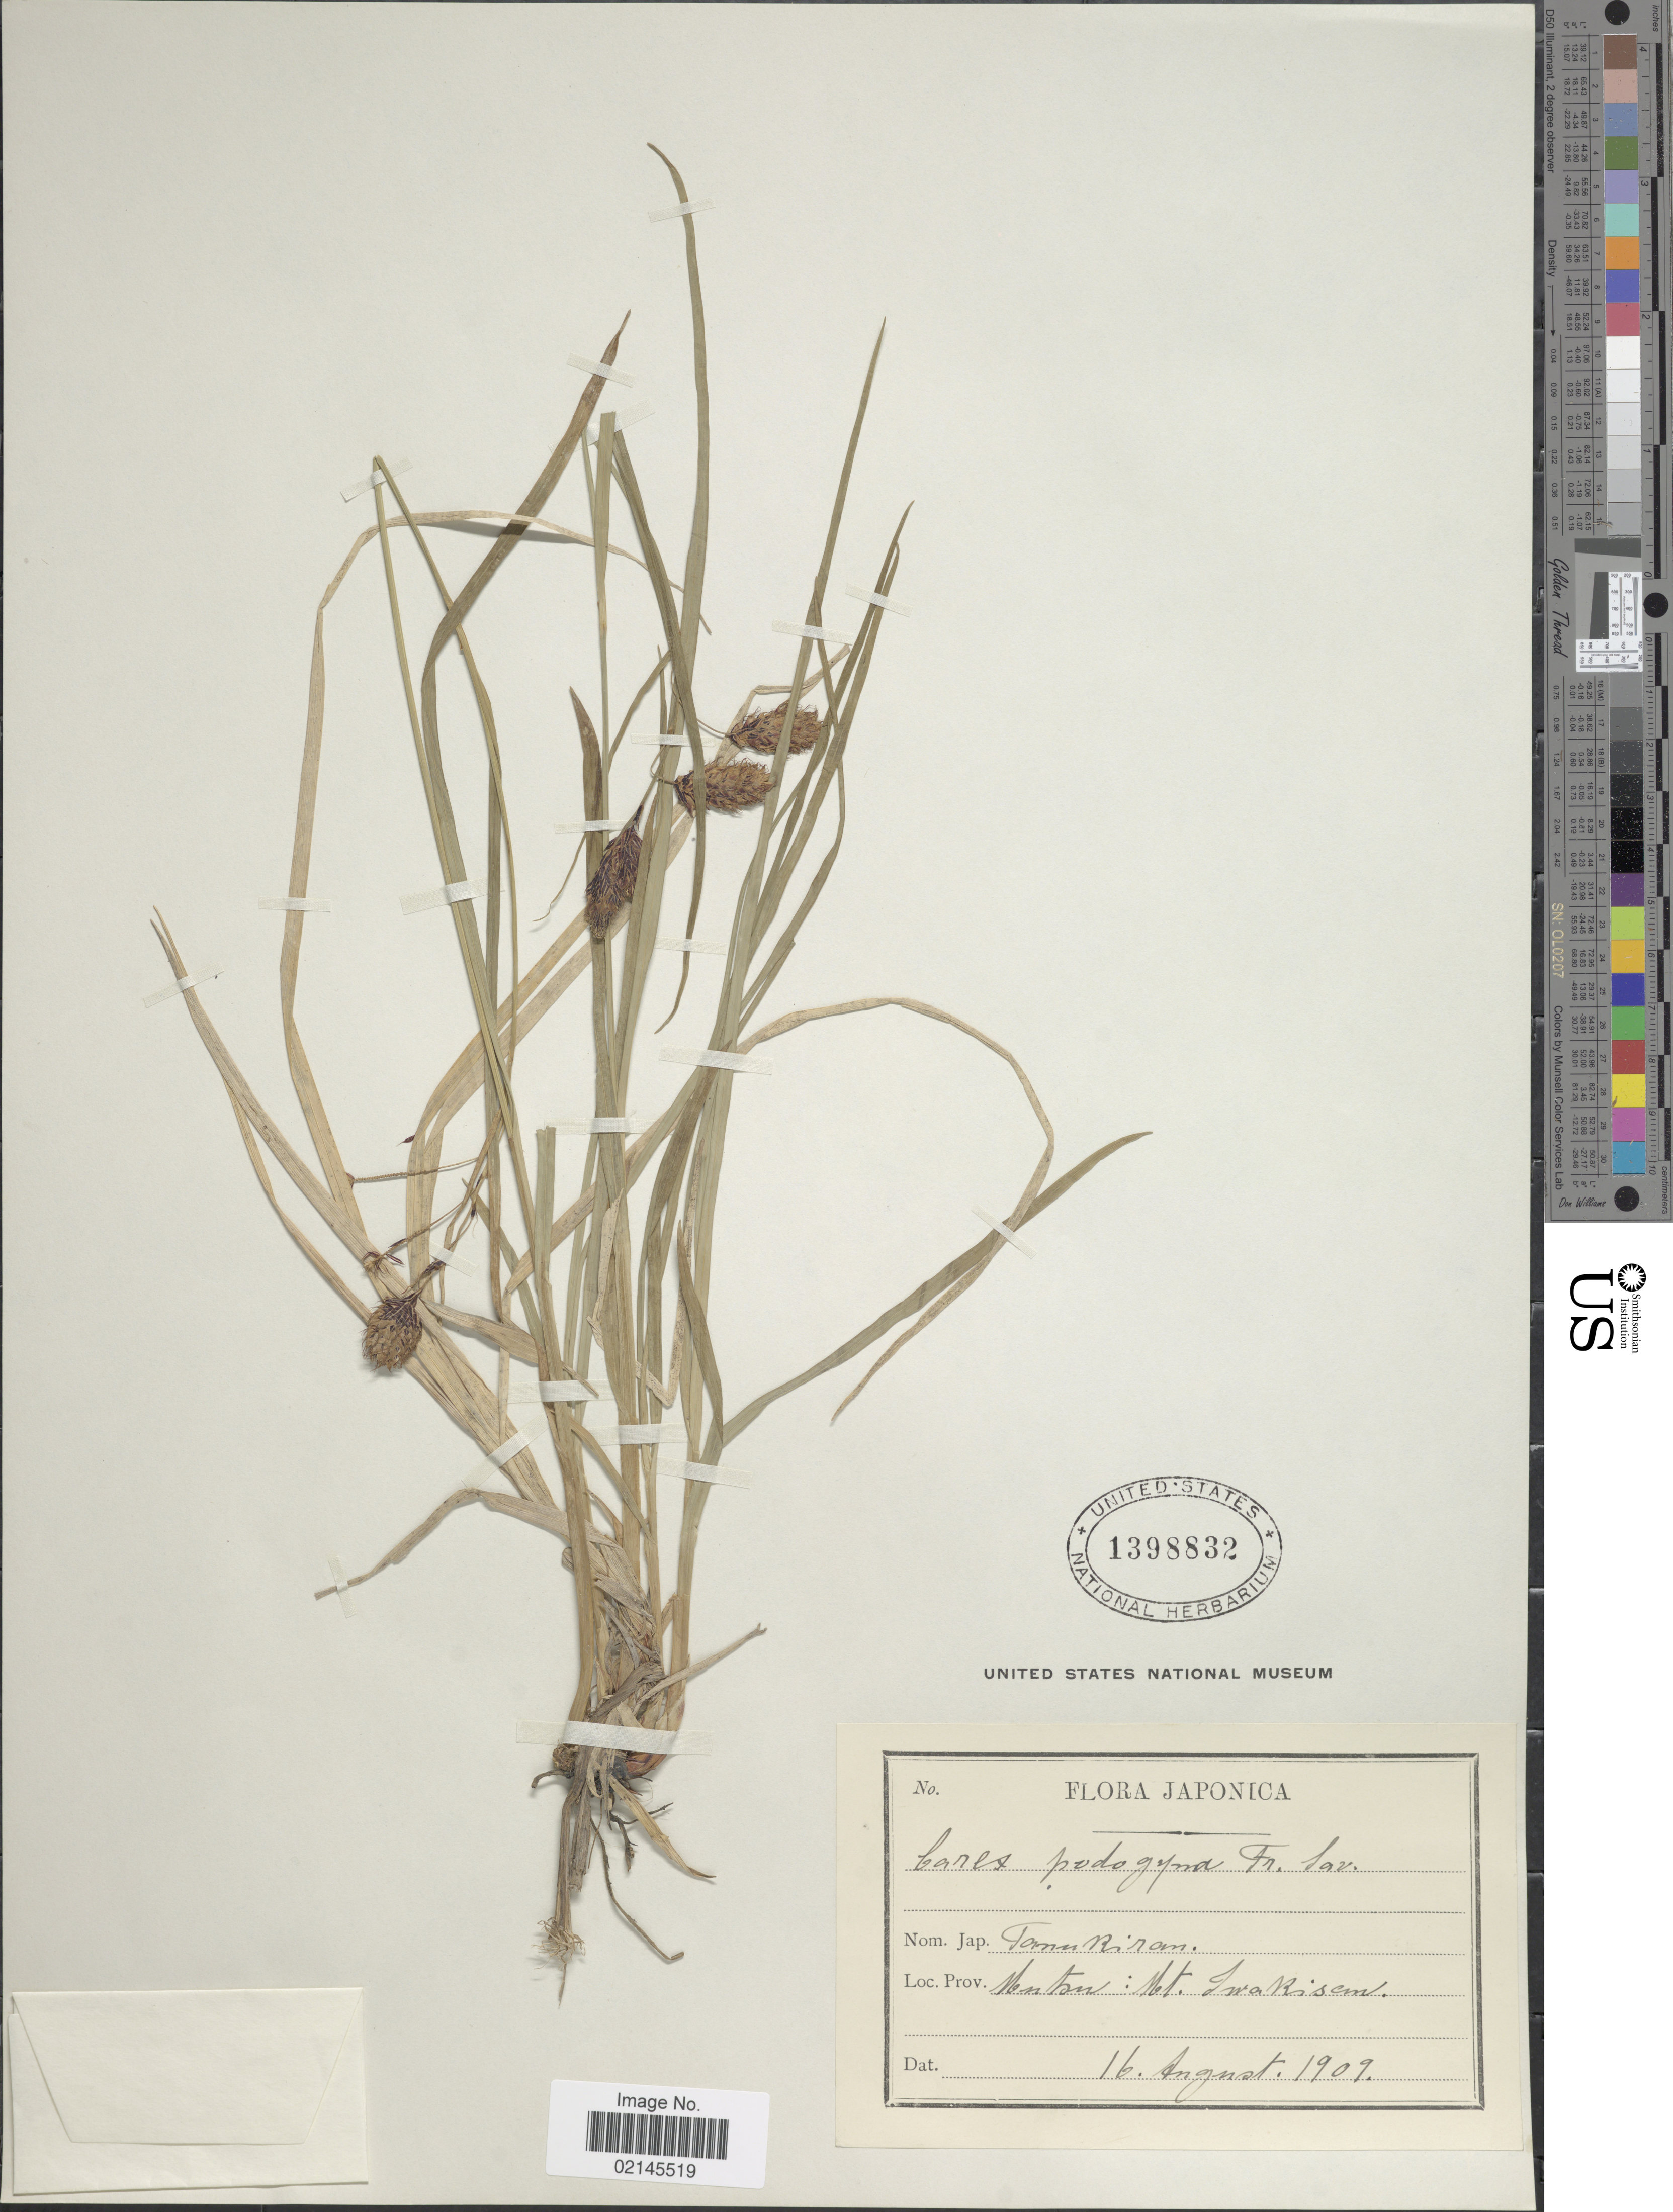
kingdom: Plantae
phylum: Tracheophyta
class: Liliopsida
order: Poales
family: Cyperaceae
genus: Carex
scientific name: Carex podogyna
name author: Franch. & Sav.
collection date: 1909-08-16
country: Japan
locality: Mutsu, Mt. Iwakisan.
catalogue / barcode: US 1398832